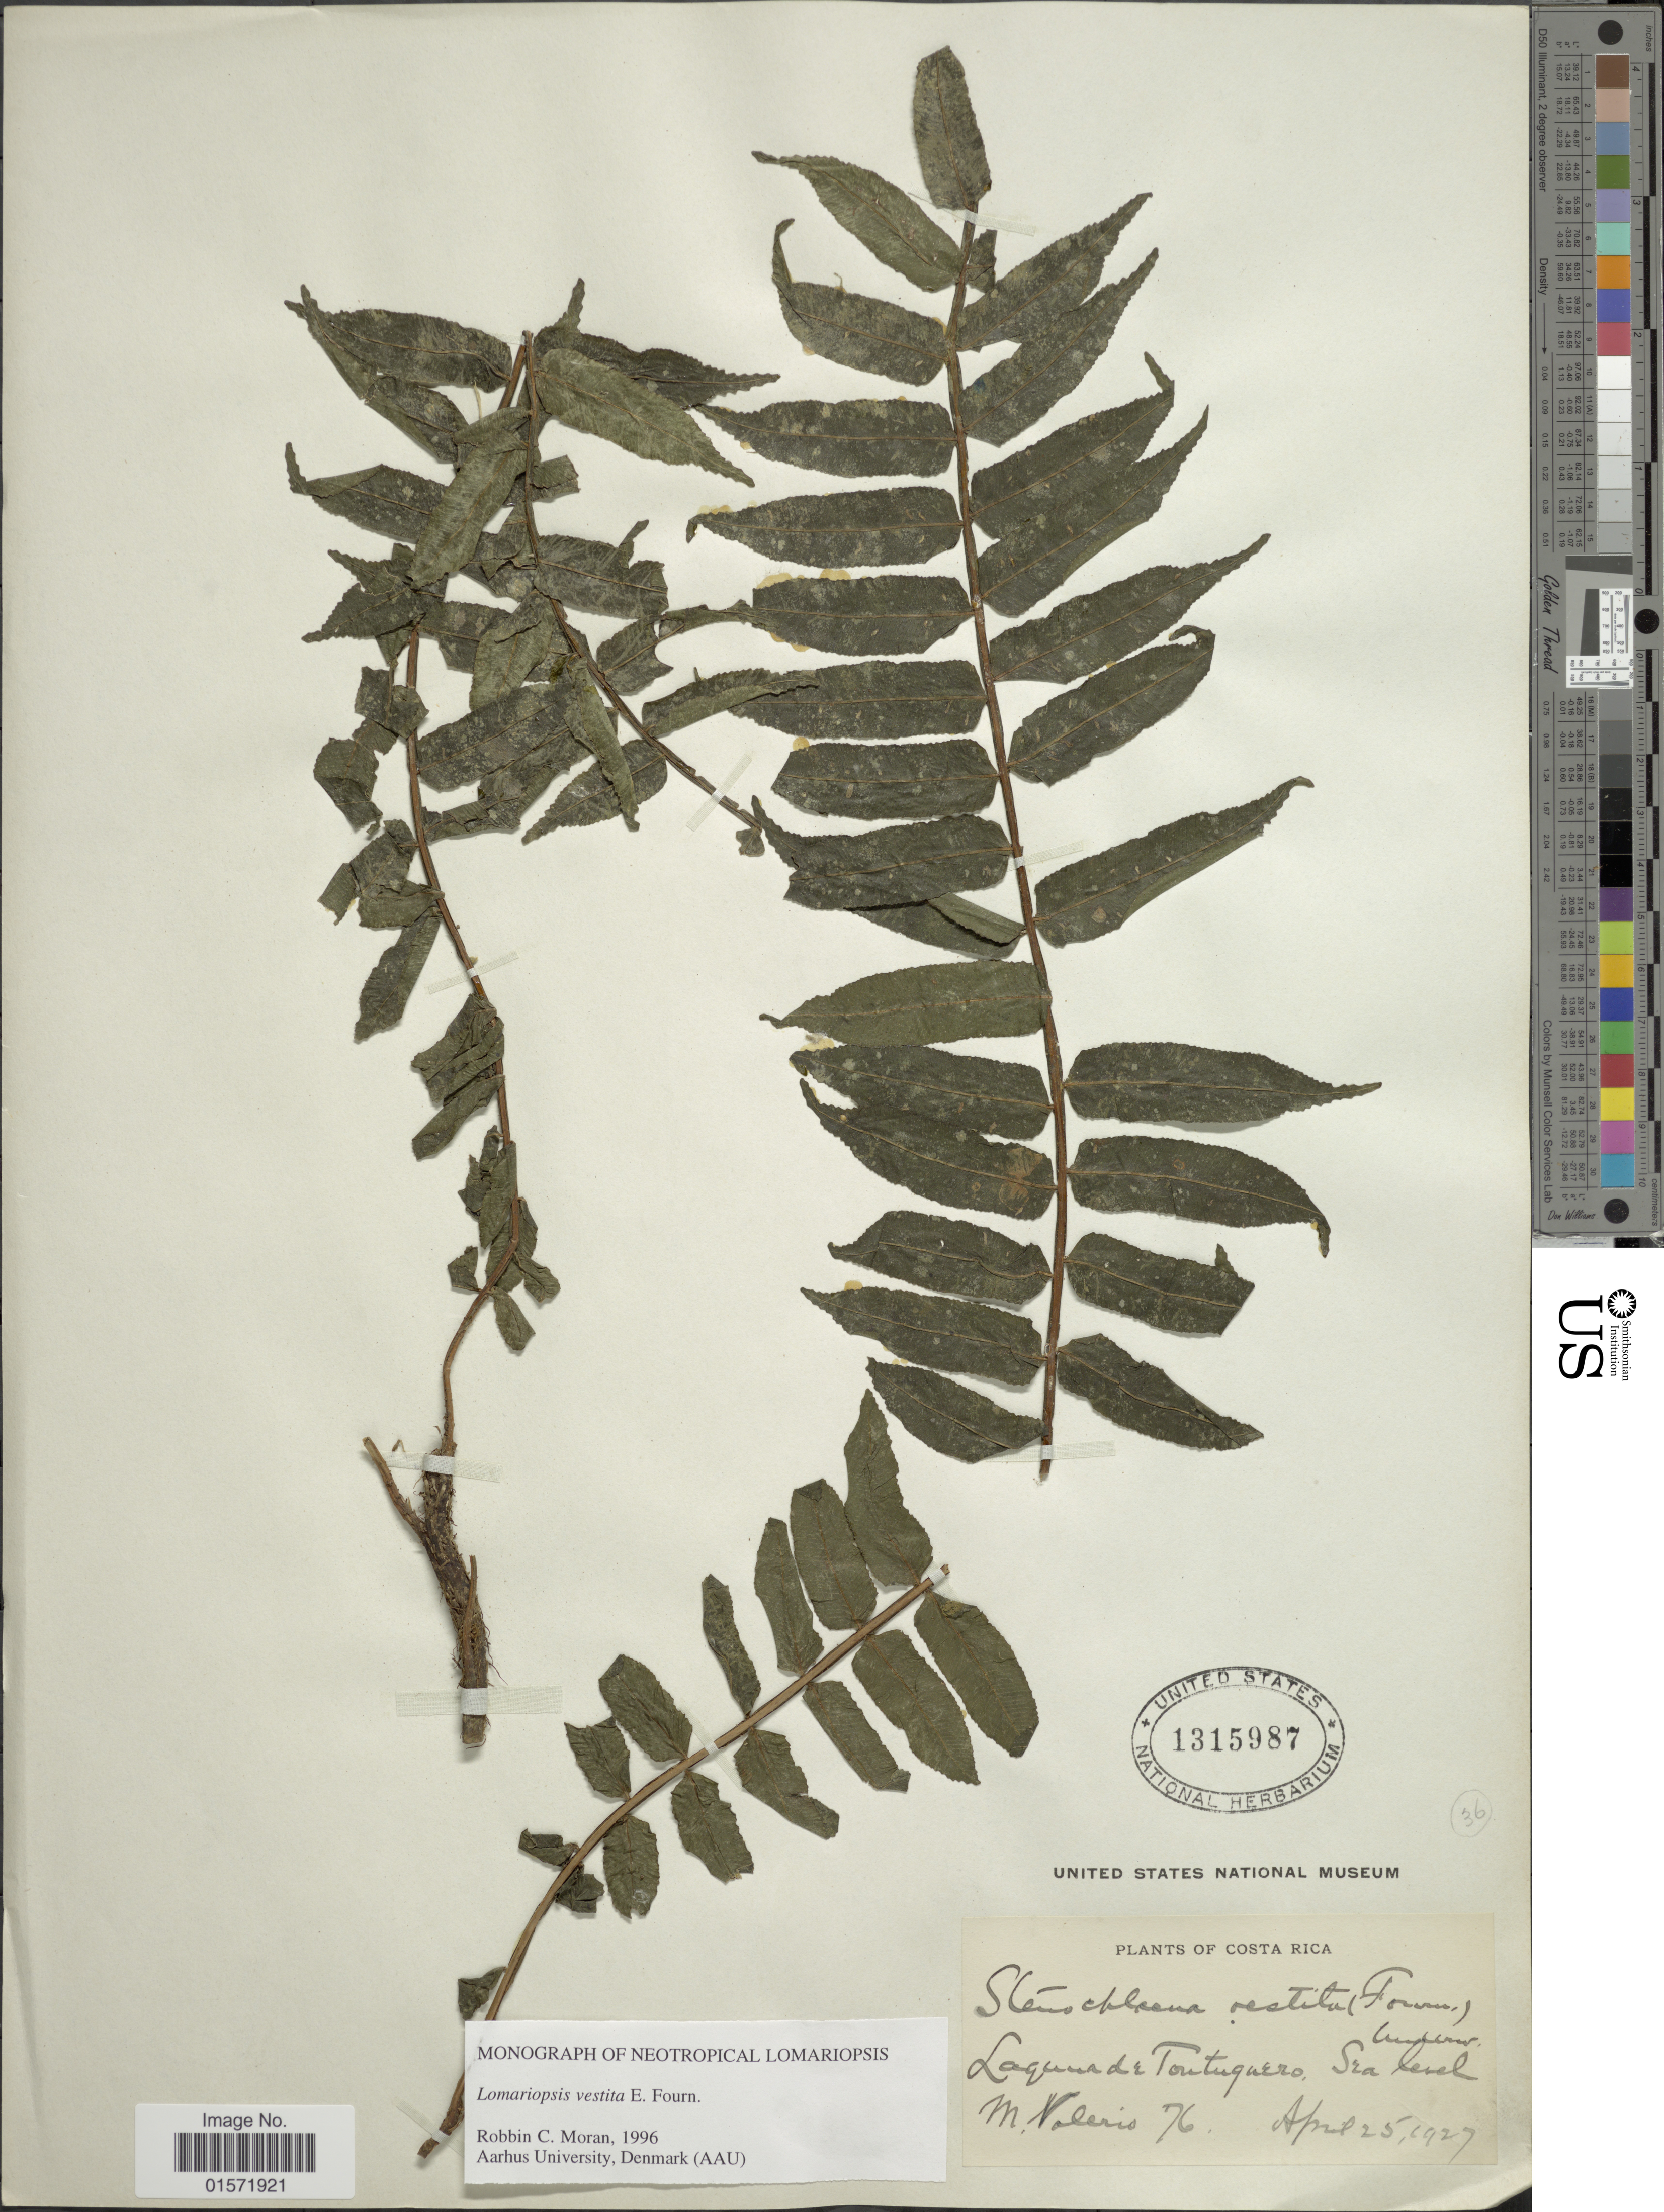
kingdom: Plantae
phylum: Tracheophyta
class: Polypodiopsida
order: Polypodiales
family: Lomariopsidaceae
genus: Lomariopsis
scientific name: Lomariopsis vestita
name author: E. Fourn.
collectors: M. Valerio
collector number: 76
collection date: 1927-04-25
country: Costa Rica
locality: Laguna de Toutuguero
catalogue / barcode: US 1315987